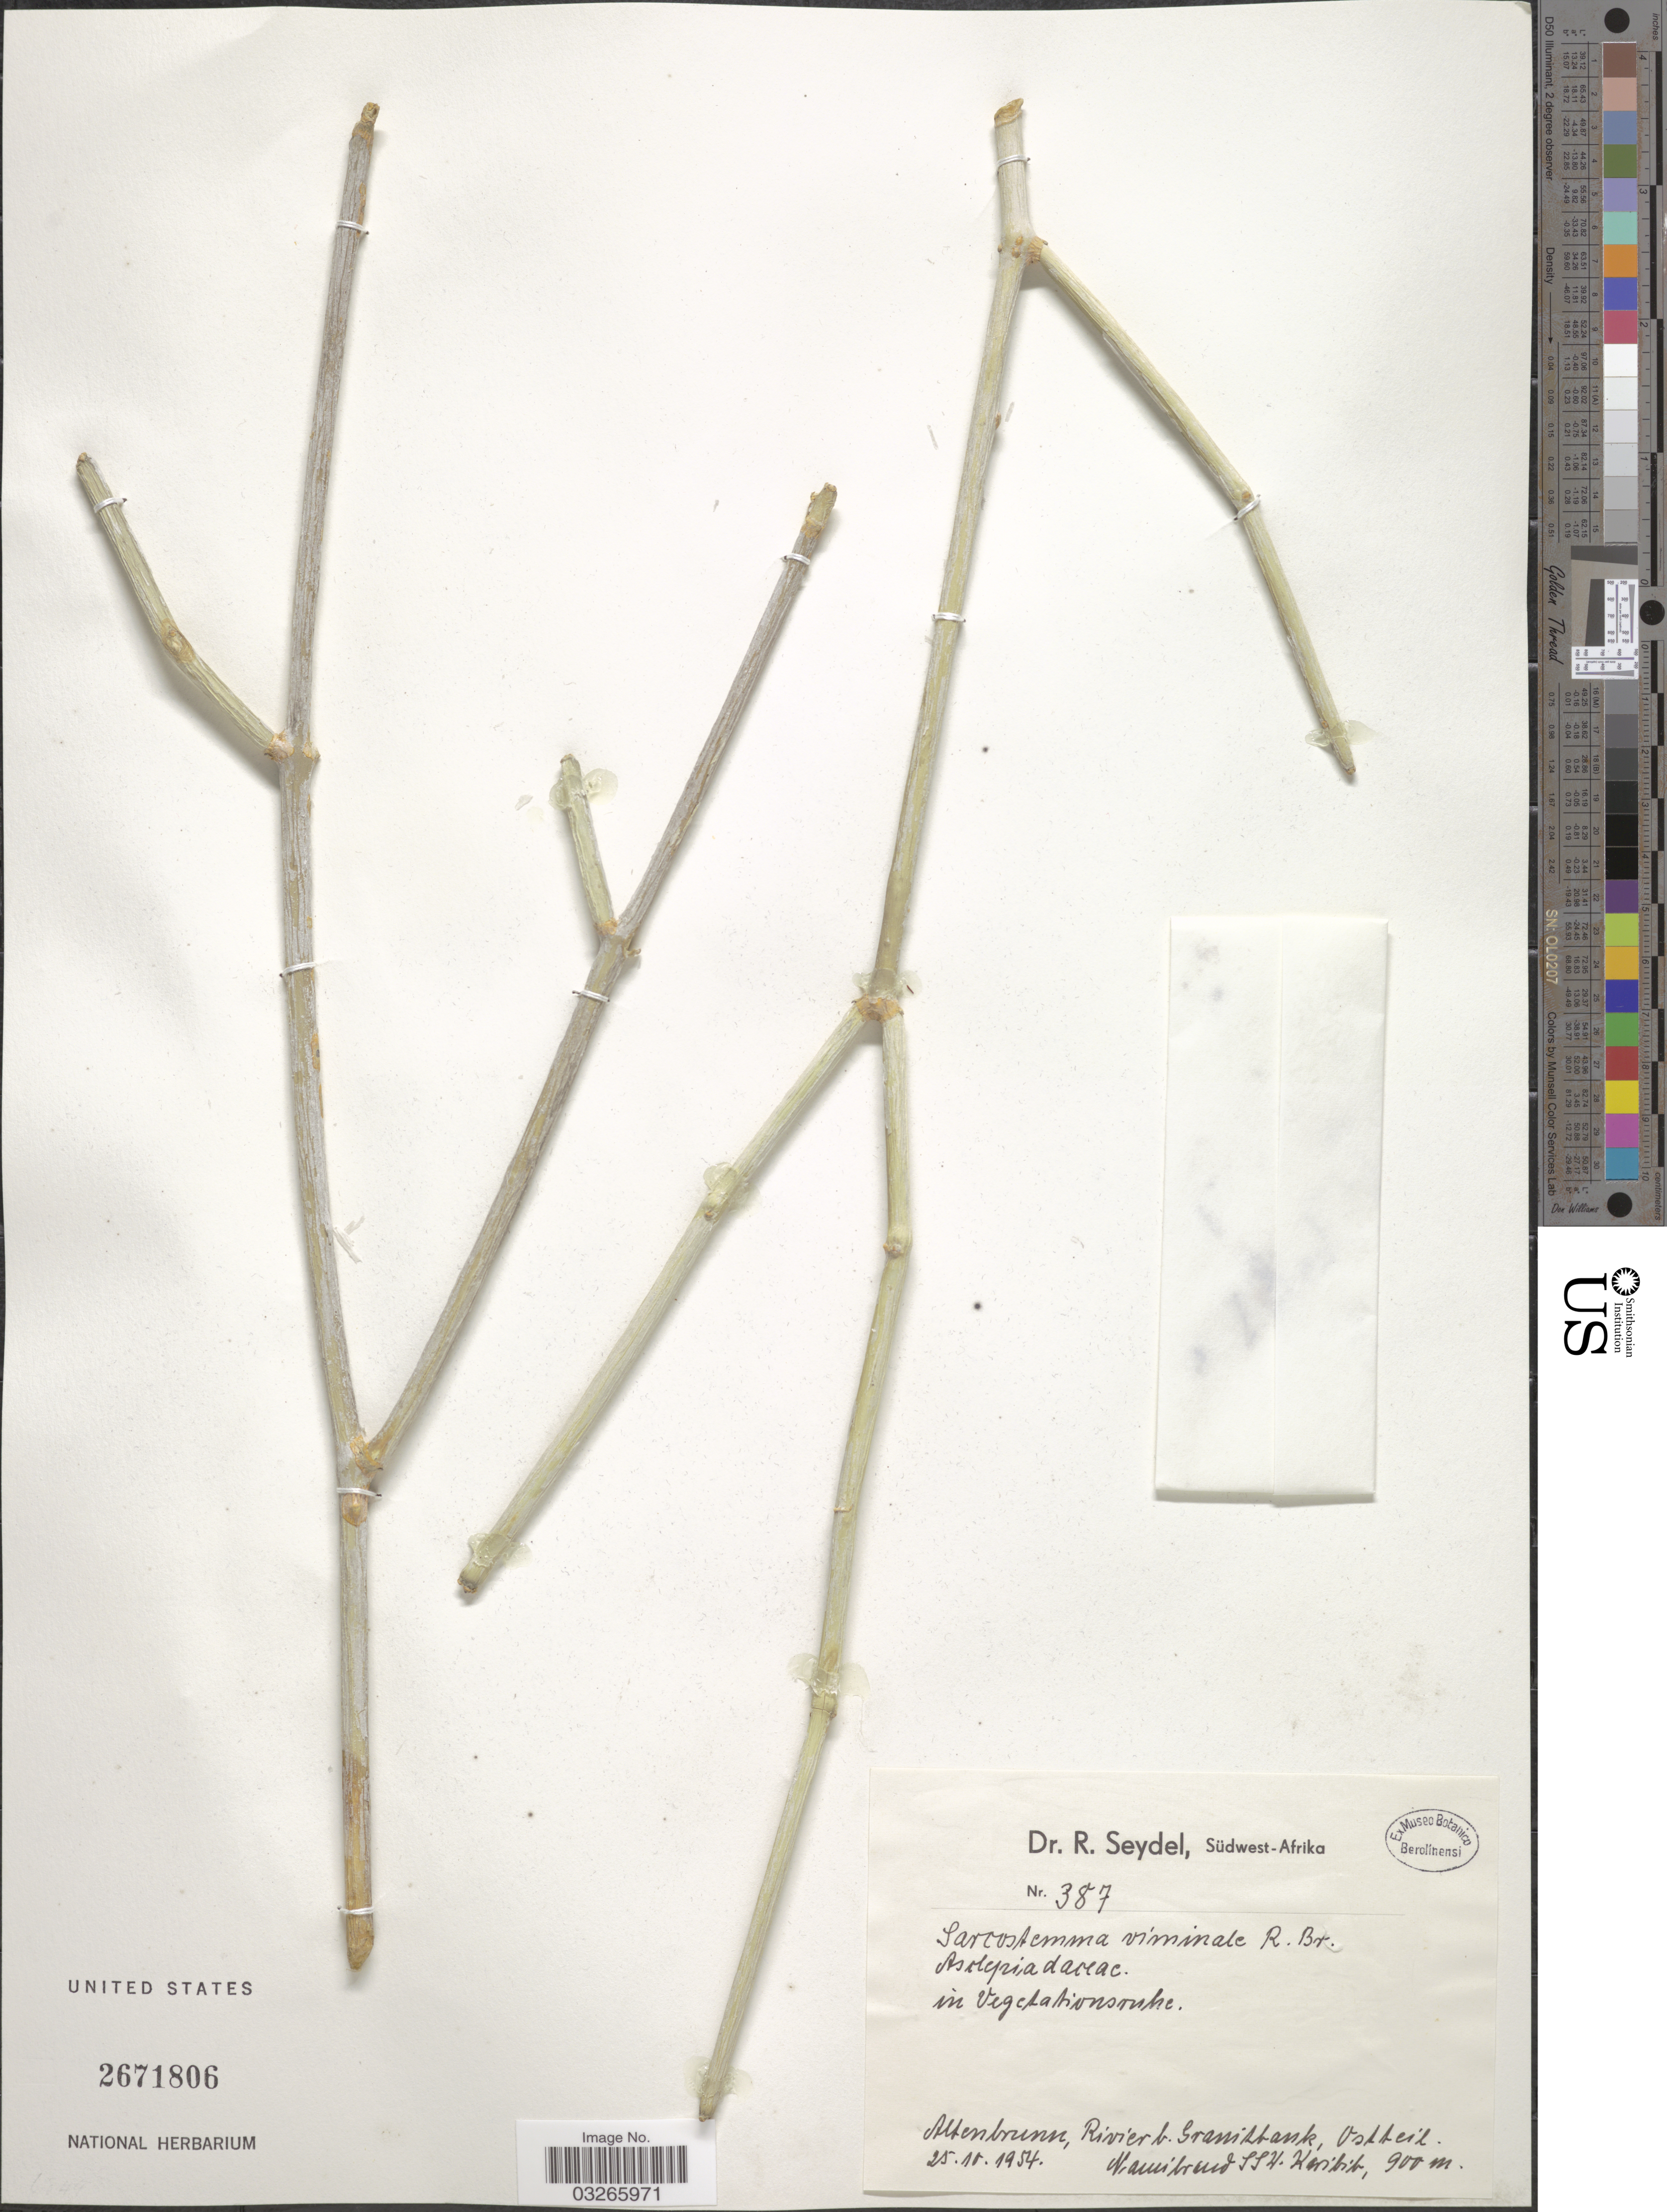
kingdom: Plantae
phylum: Tracheophyta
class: Magnoliopsida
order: Gentianales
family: Apocynaceae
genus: Sarcostemma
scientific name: Sarcostemma viminale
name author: (Linn) R. Br.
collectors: R. Seydel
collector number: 387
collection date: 1954-10-25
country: Namibia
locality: Südwest-Afrika. Altenbrunn, Rivier b. Granitbank, Ostteil. Namibrand, S.S.W. Karibib.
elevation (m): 900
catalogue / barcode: US 2671806